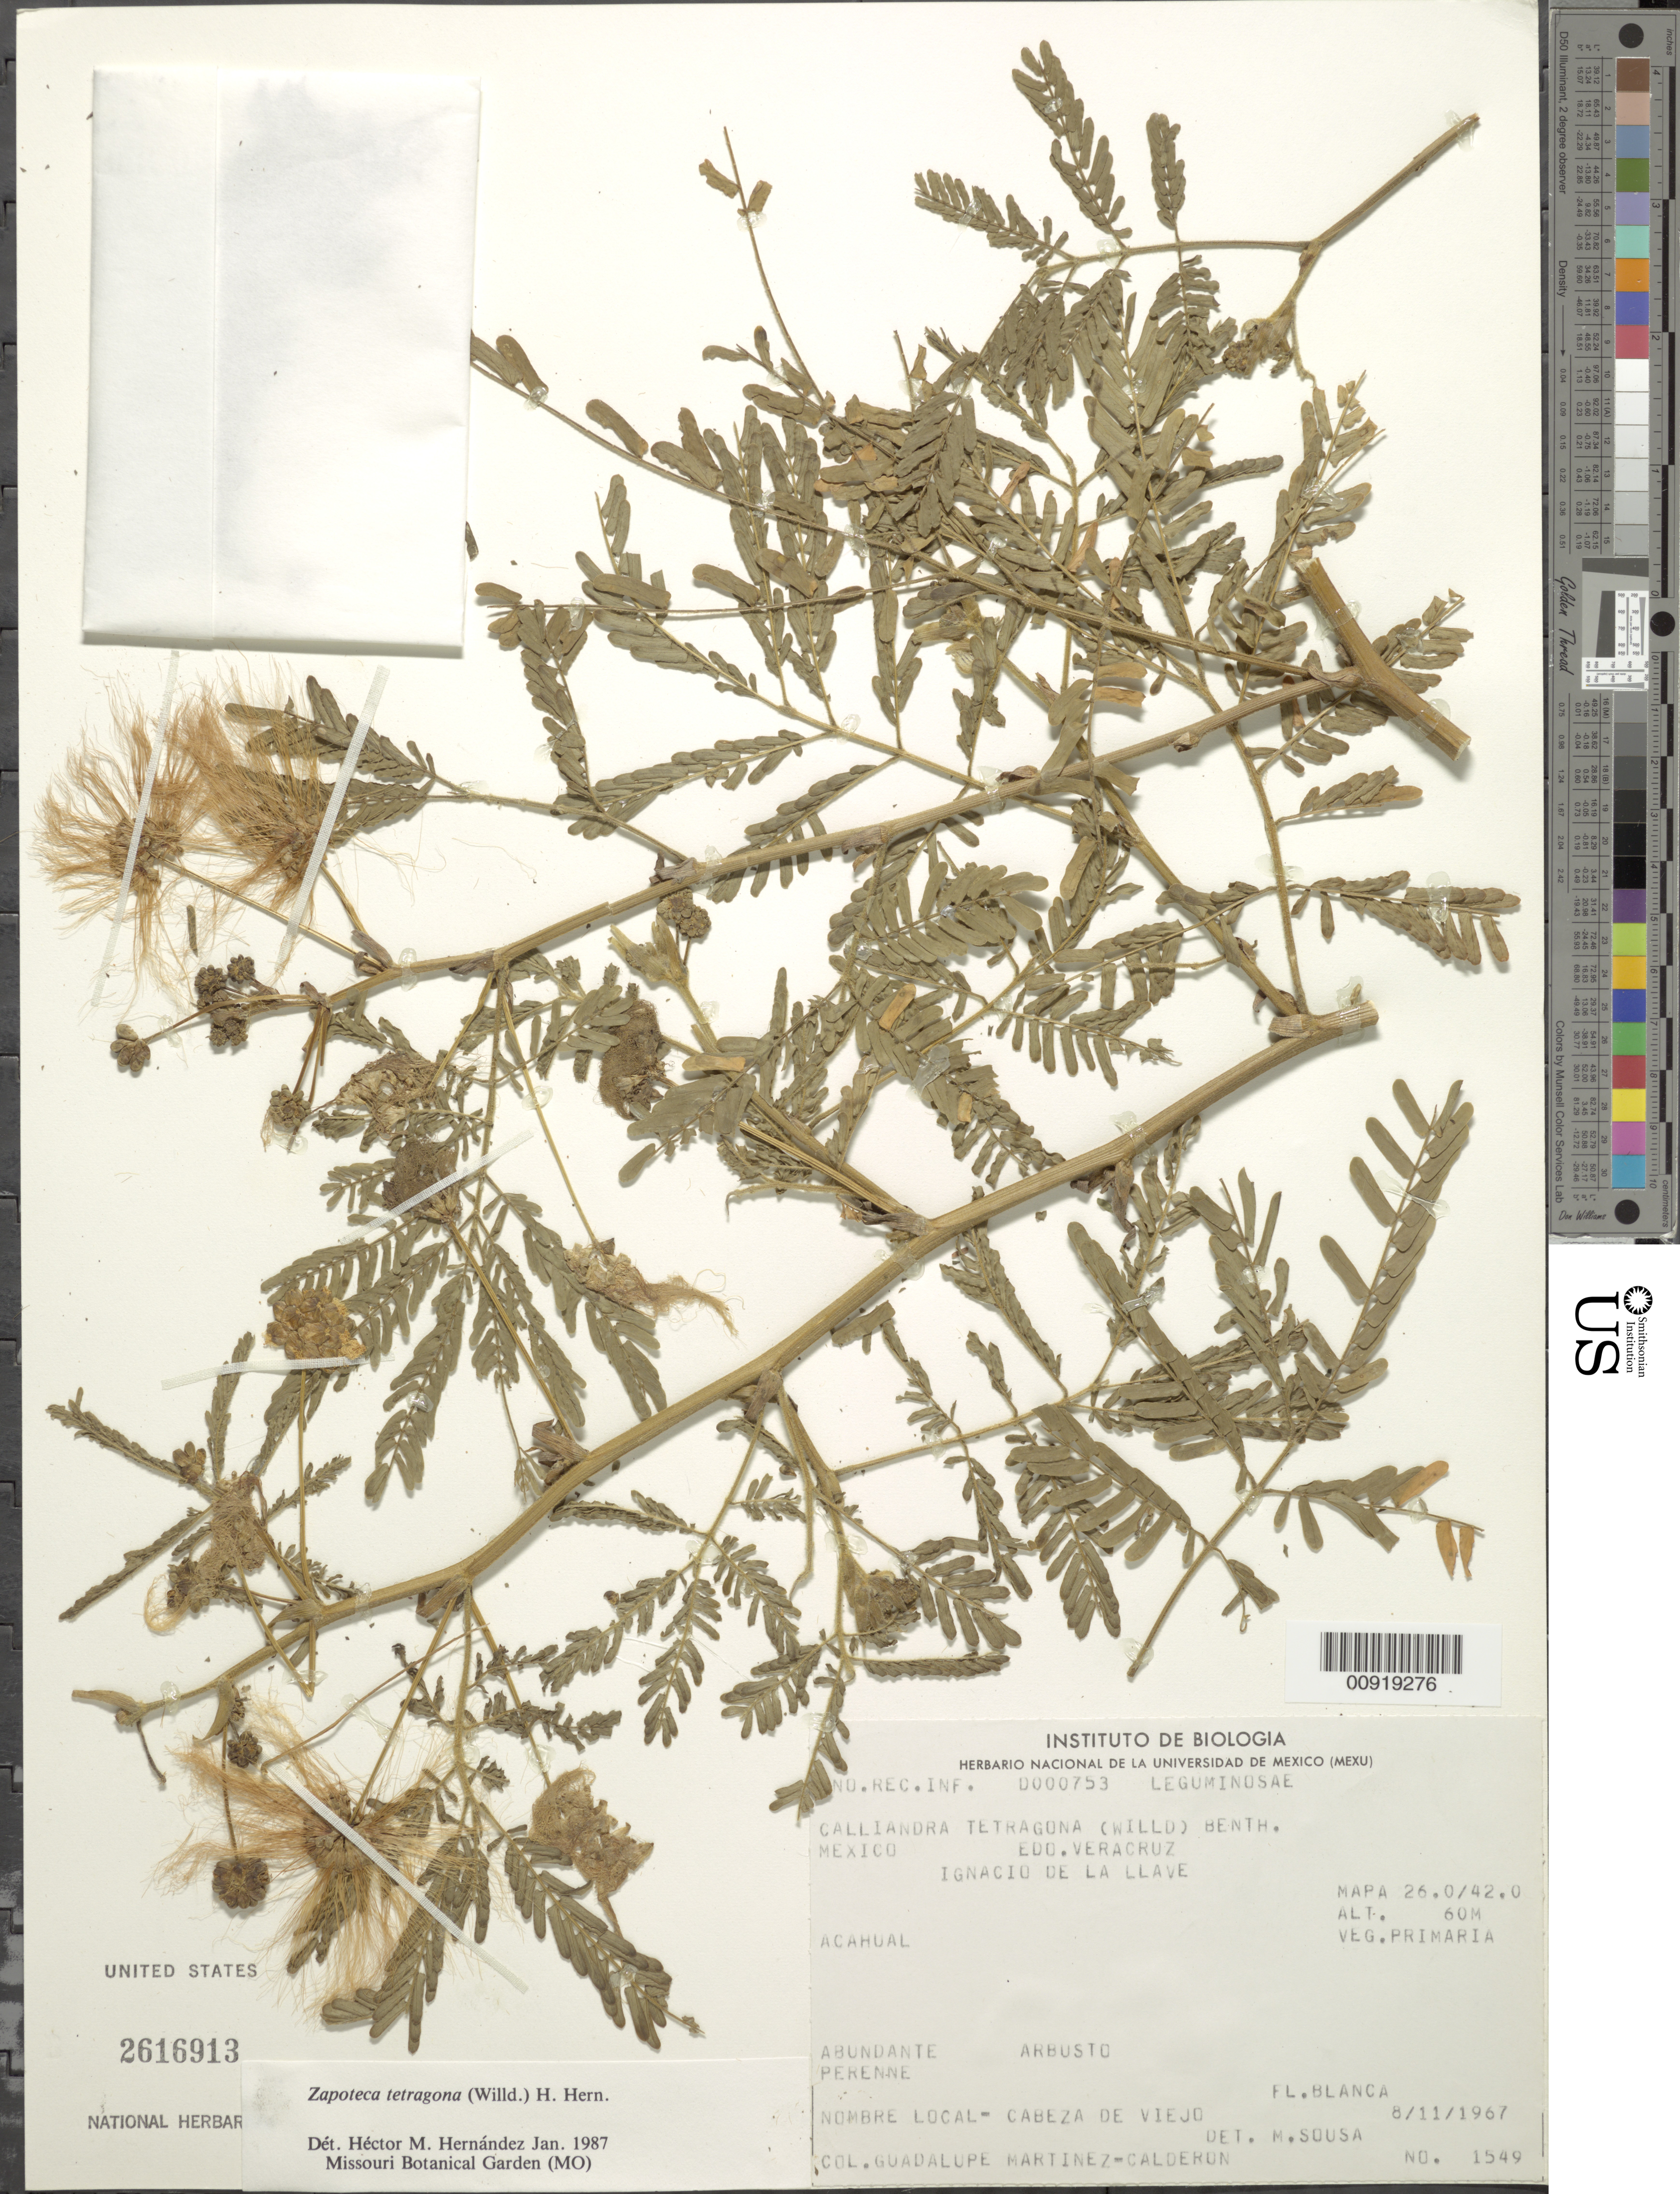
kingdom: Plantae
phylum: Tracheophyta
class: Magnoliopsida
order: Fabales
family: Fabaceae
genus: Zapoteca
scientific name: Zapoteca tetragona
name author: (Willd.) H.M. Hern.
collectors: G. Martinez-C.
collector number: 1549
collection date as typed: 08 Nov 1967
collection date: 1967-11-08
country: Mexico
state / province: Veracruz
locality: Ignacio de la Llave. Mapa 26.0/42.0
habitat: Acahual. Veg. primaria.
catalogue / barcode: US 2616913